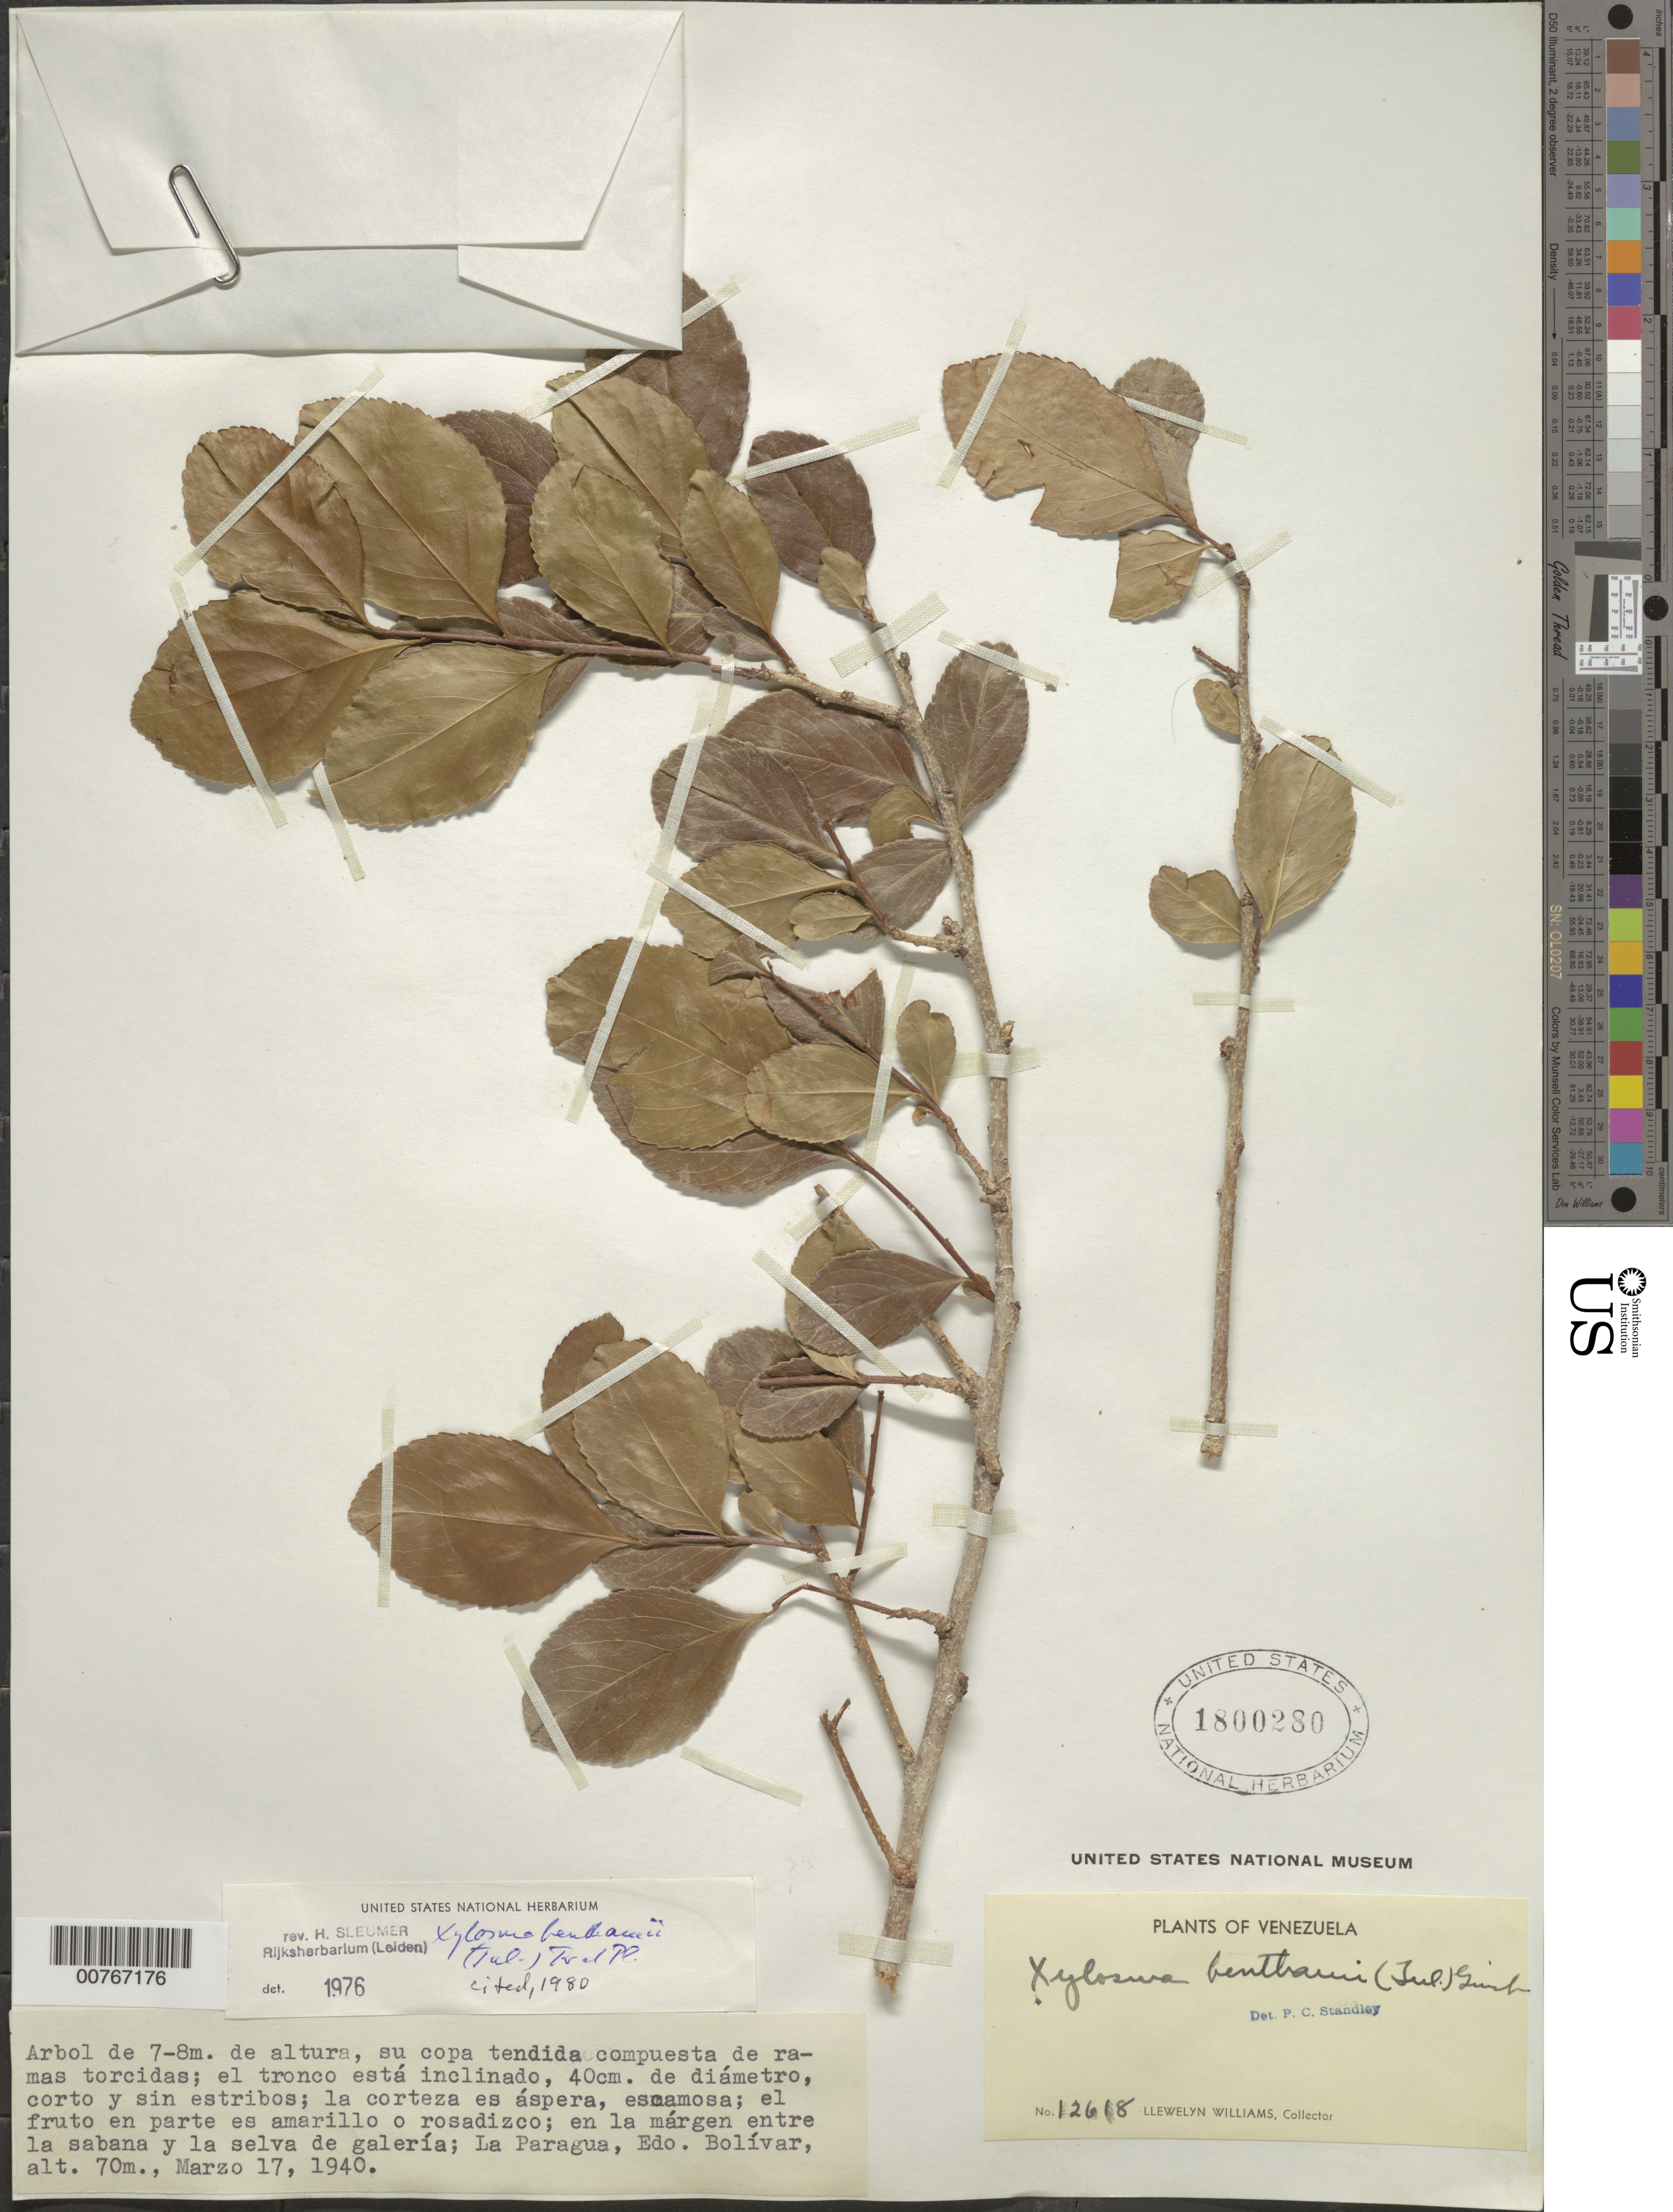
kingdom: Plantae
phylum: Tracheophyta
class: Magnoliopsida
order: Malpighiales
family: Salicaceae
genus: Xylosma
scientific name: Xylosma benthamii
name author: (Tul.) Triana & Planch.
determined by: Sleumer, H. O.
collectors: Ll. Williams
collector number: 12618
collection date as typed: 17-Mar-40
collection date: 1940-03-17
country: Venezuela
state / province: Bolívar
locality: La Paragua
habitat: Along river between savanna and gallery forest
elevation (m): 70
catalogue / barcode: US 1800280